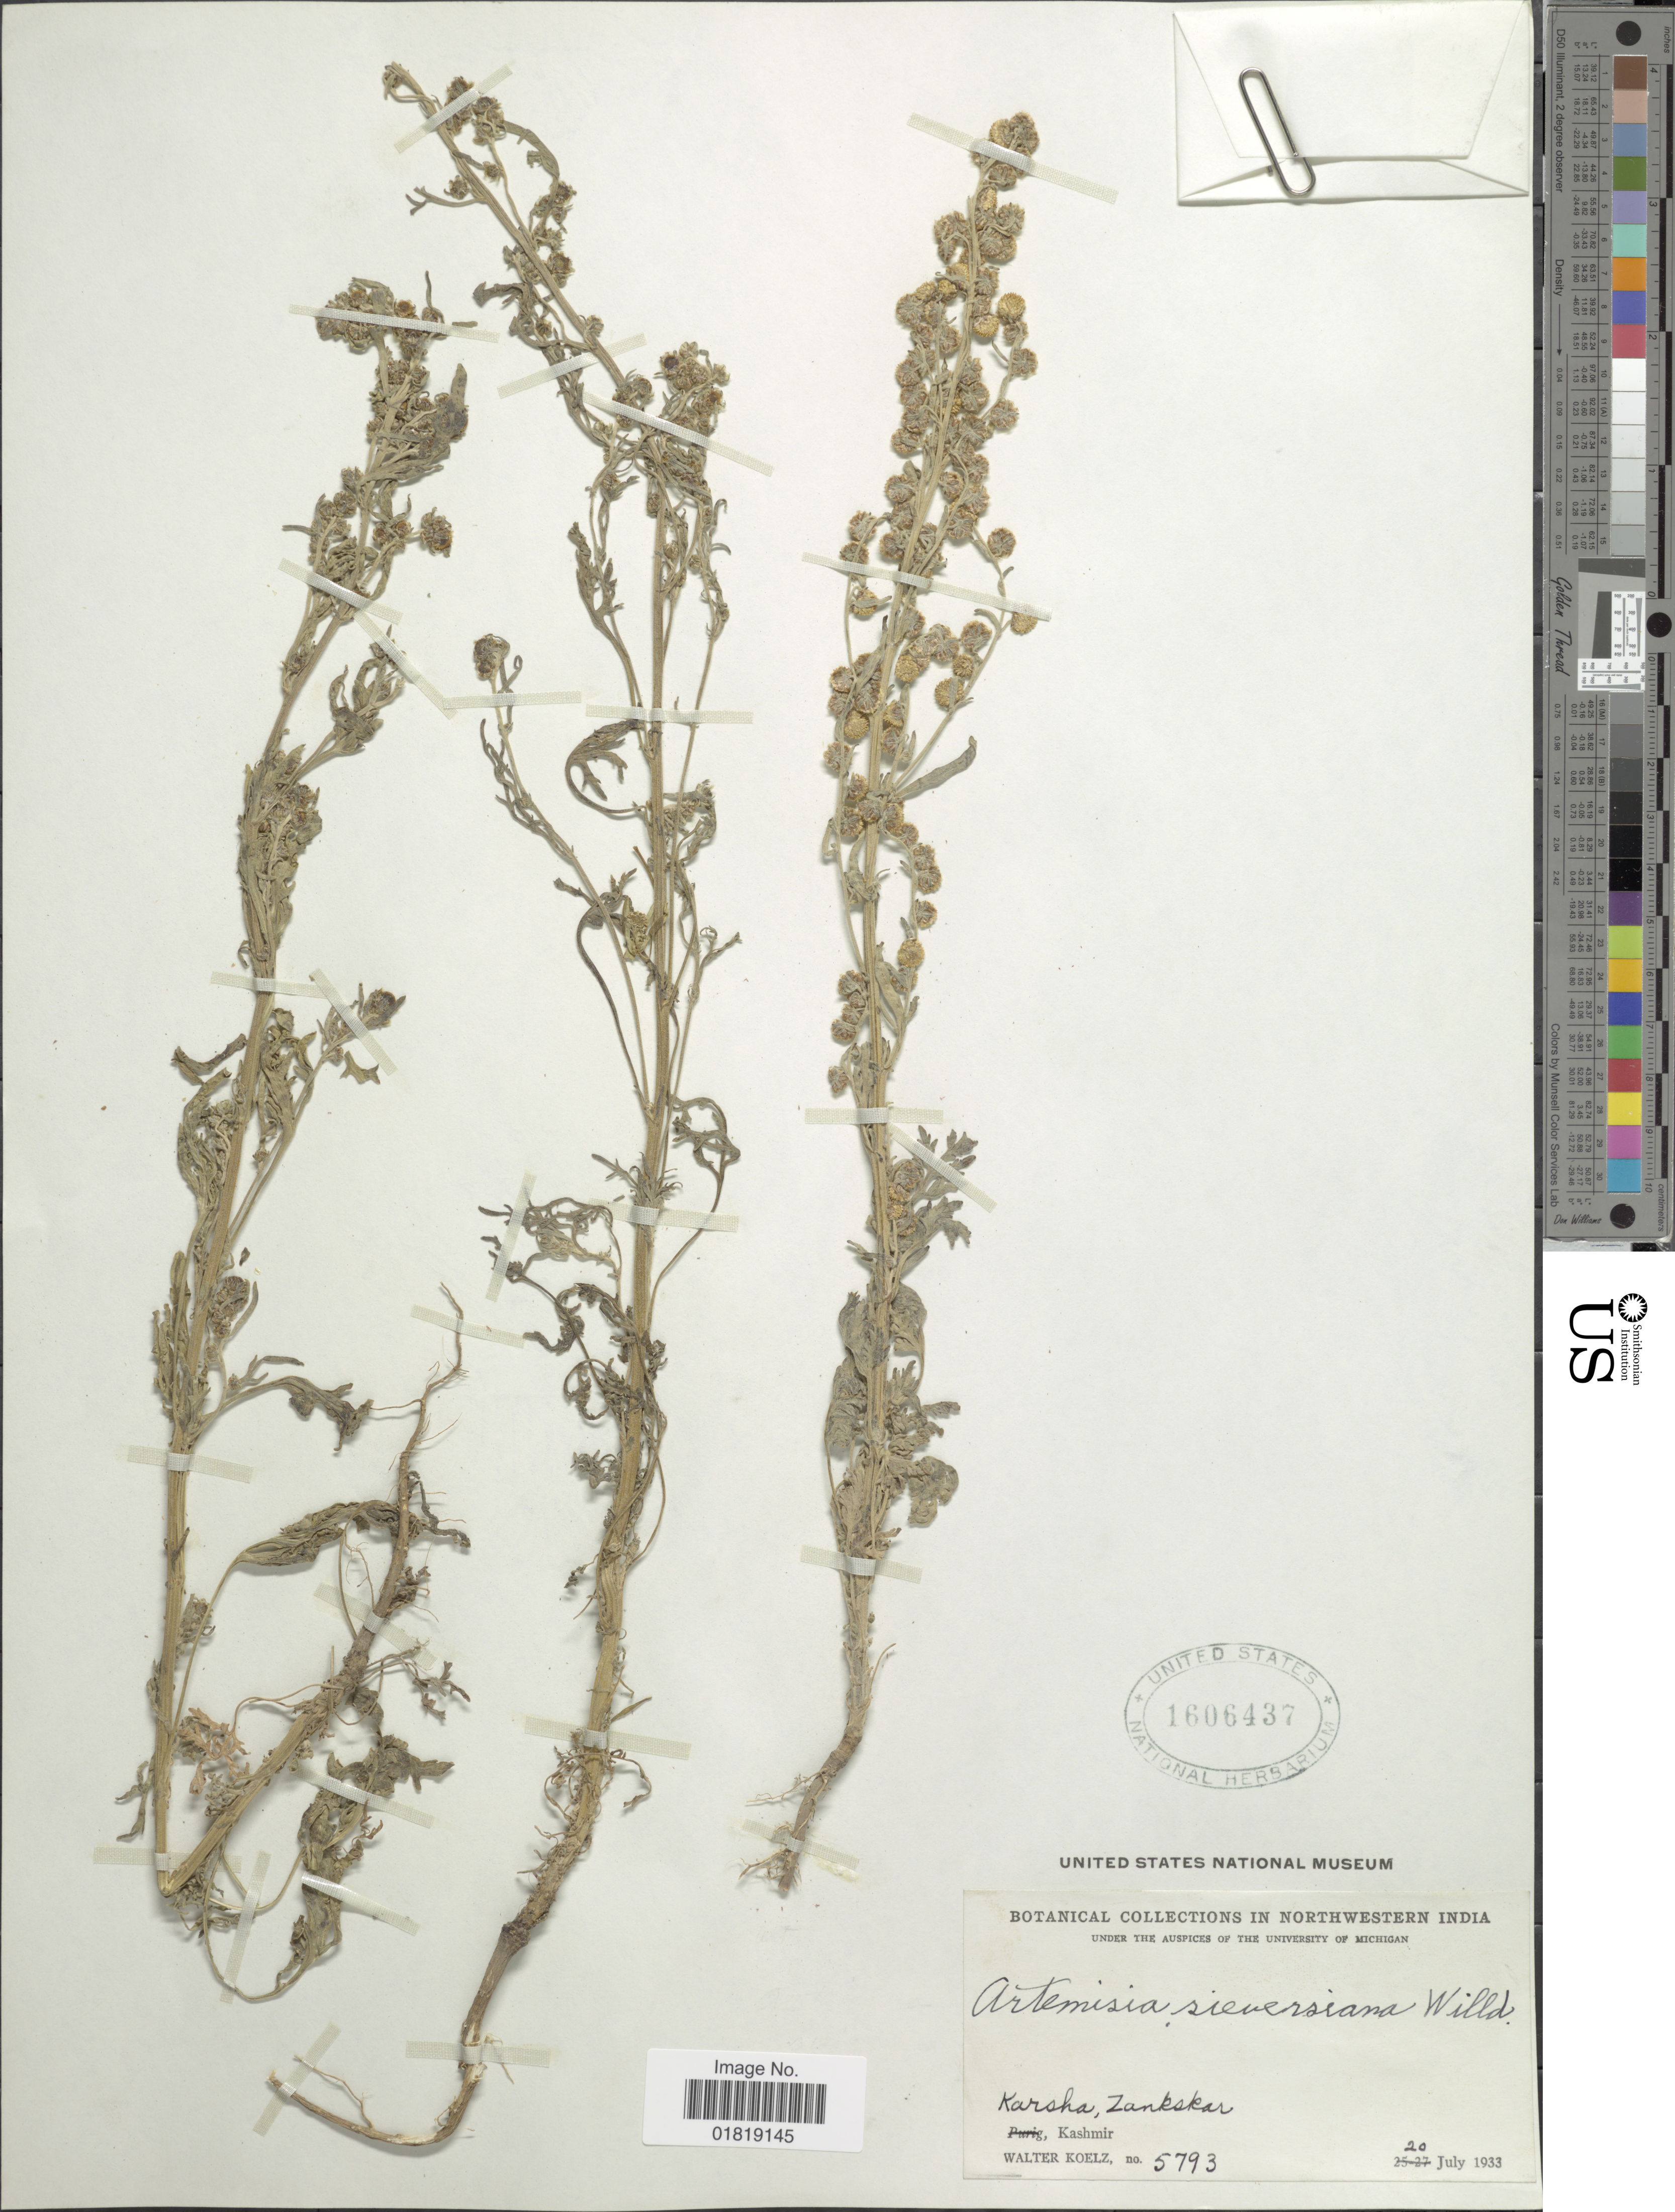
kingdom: Plantae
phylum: Tracheophyta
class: Magnoliopsida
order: Asterales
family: Asteraceae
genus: Artemisia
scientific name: Artemisia sieversiana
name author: Willd.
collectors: W. N. Koelz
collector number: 5793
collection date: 1933-07-20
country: India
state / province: Jammu and Kashmir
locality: Northwestern India, Karsha, Zankskar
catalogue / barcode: US 1606437